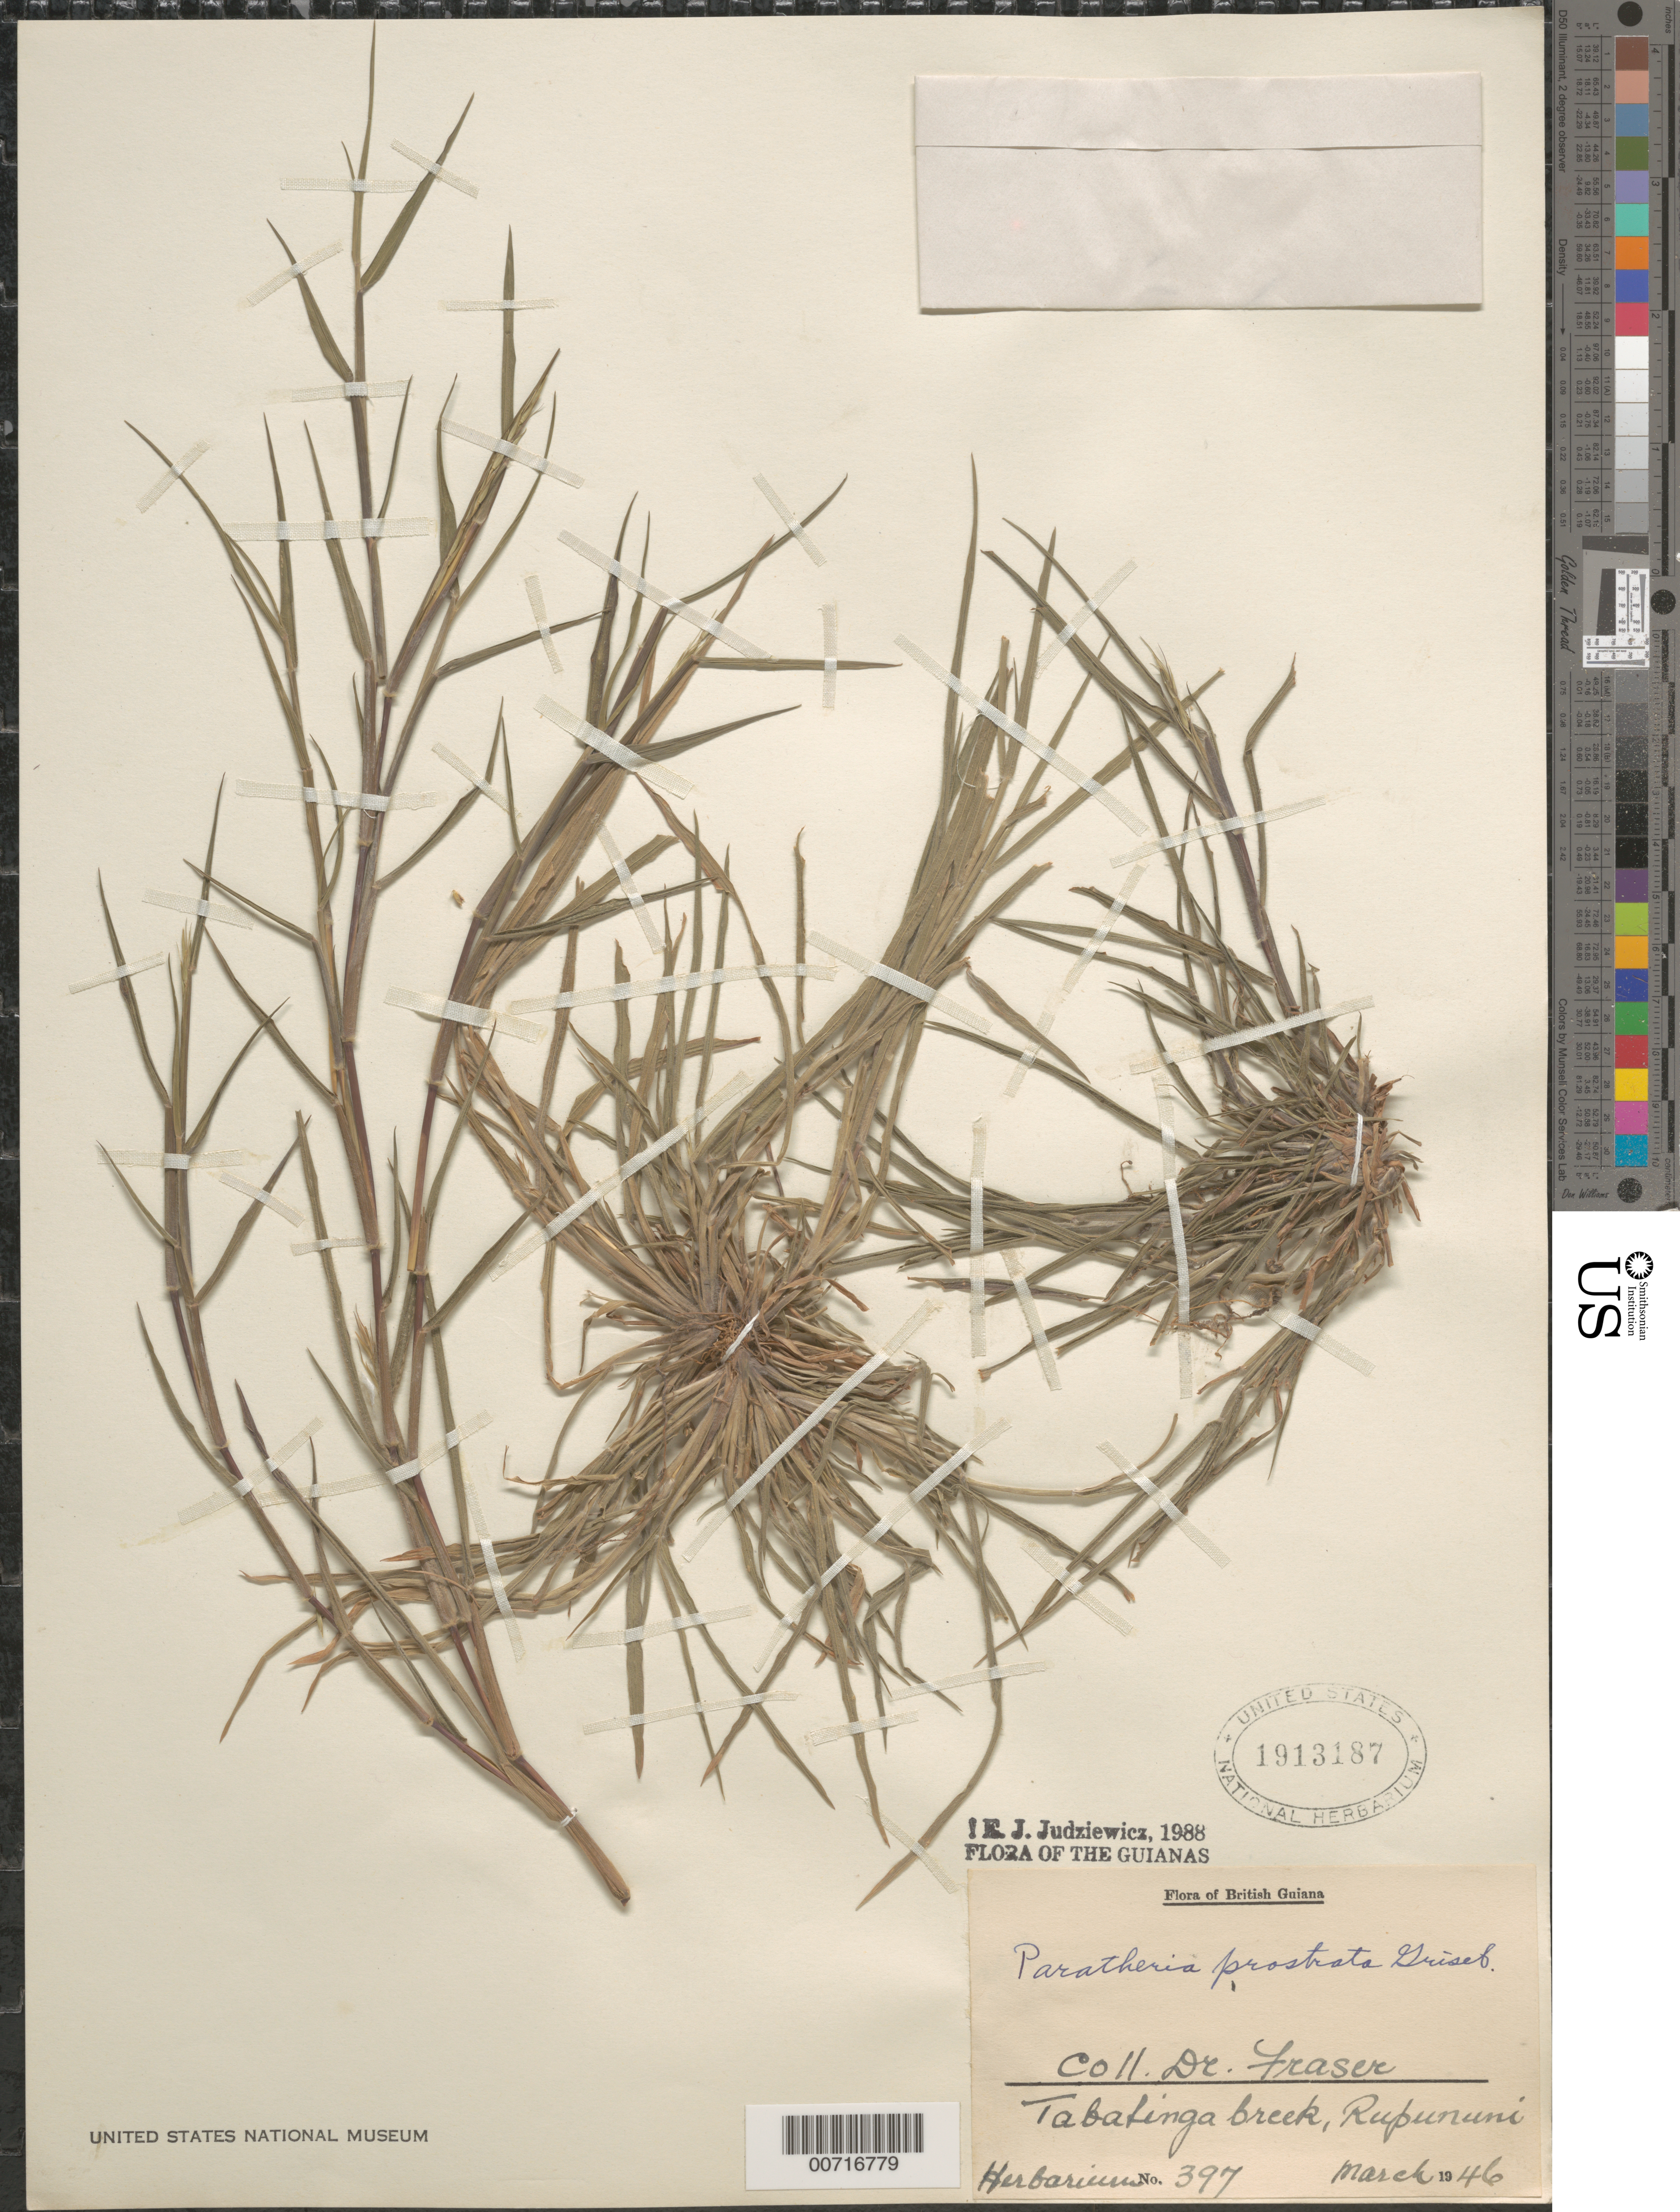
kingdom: Plantae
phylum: Tracheophyta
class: Liliopsida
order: Poales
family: Poaceae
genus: Paratheria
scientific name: Paratheria prostrata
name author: Griseb.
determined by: Judziewicz, E. J.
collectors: H. Fraser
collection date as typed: Mar-46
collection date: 1946-03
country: Guyana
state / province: U. Takutu-U. Essequibo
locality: Rupununi, Tabalinga Creek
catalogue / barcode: US 1913187